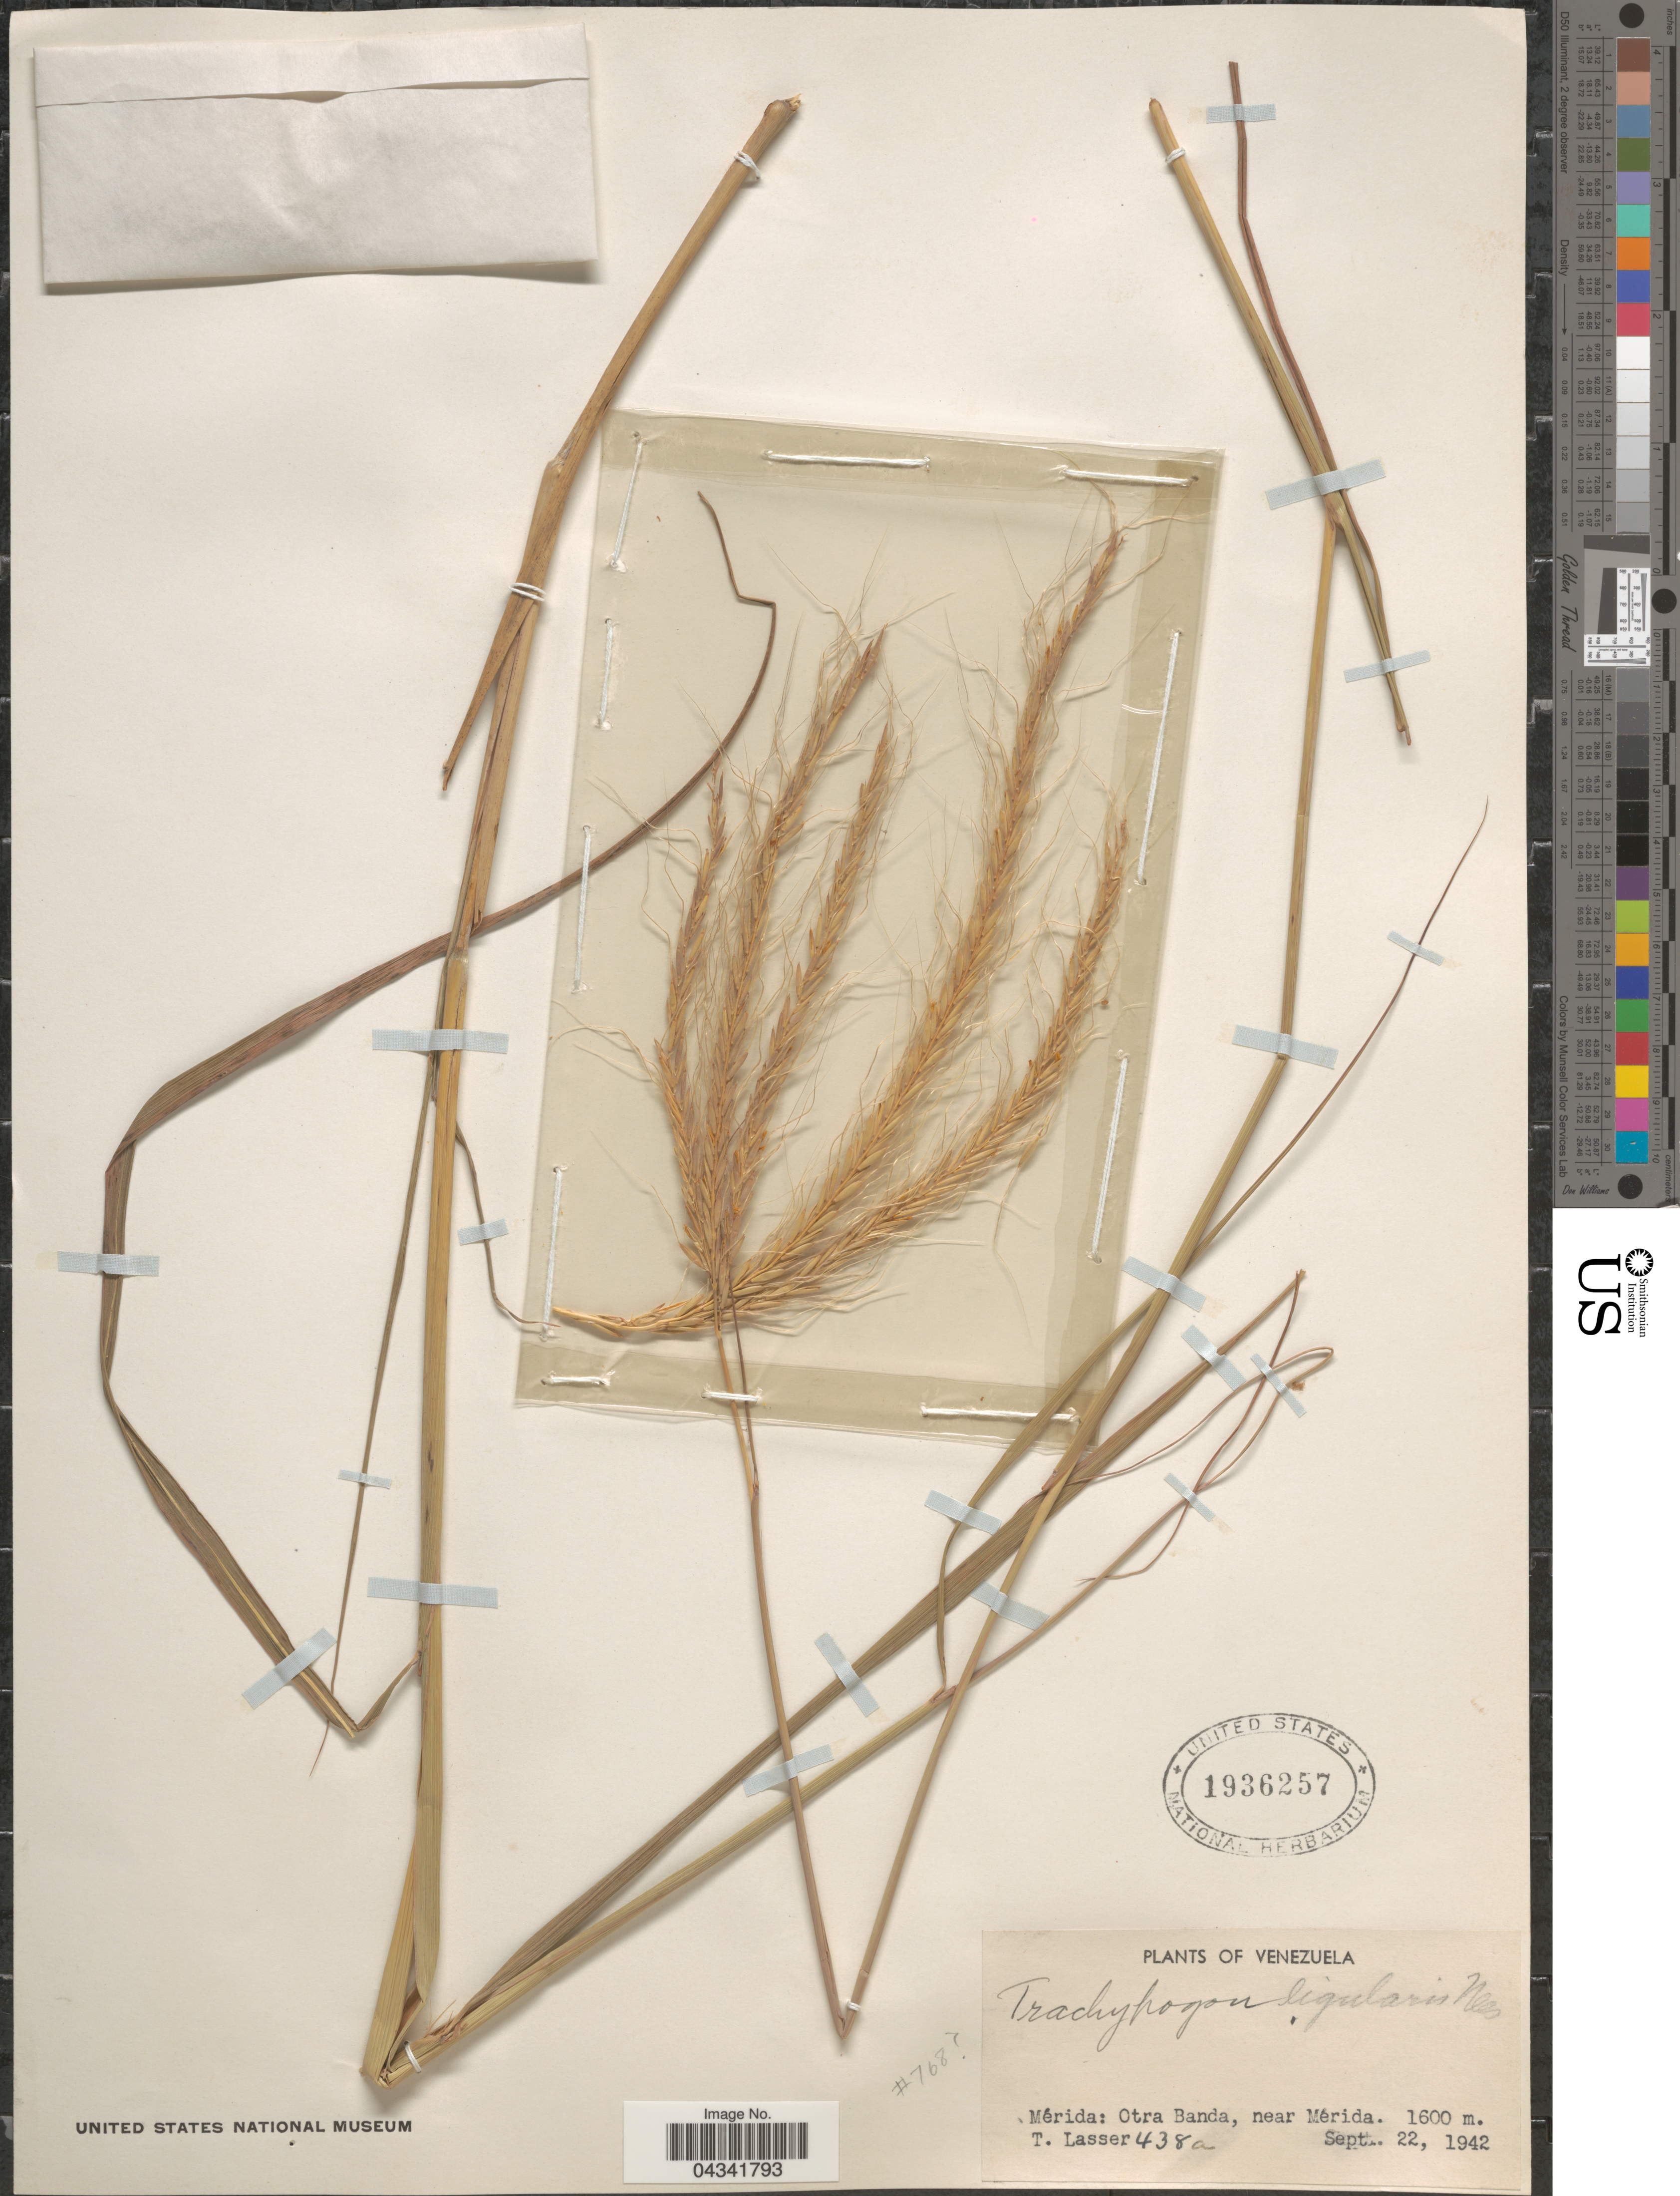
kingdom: Plantae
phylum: Tracheophyta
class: Liliopsida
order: Poales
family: Poaceae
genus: Trachypogon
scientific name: Trachypogon spicatus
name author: (L. f.) Kuntze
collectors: T. Lasser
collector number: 438a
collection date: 1942-09-22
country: Venezuela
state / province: Merida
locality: Otra Banda, near Mérida.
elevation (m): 1600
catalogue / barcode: US 1936257